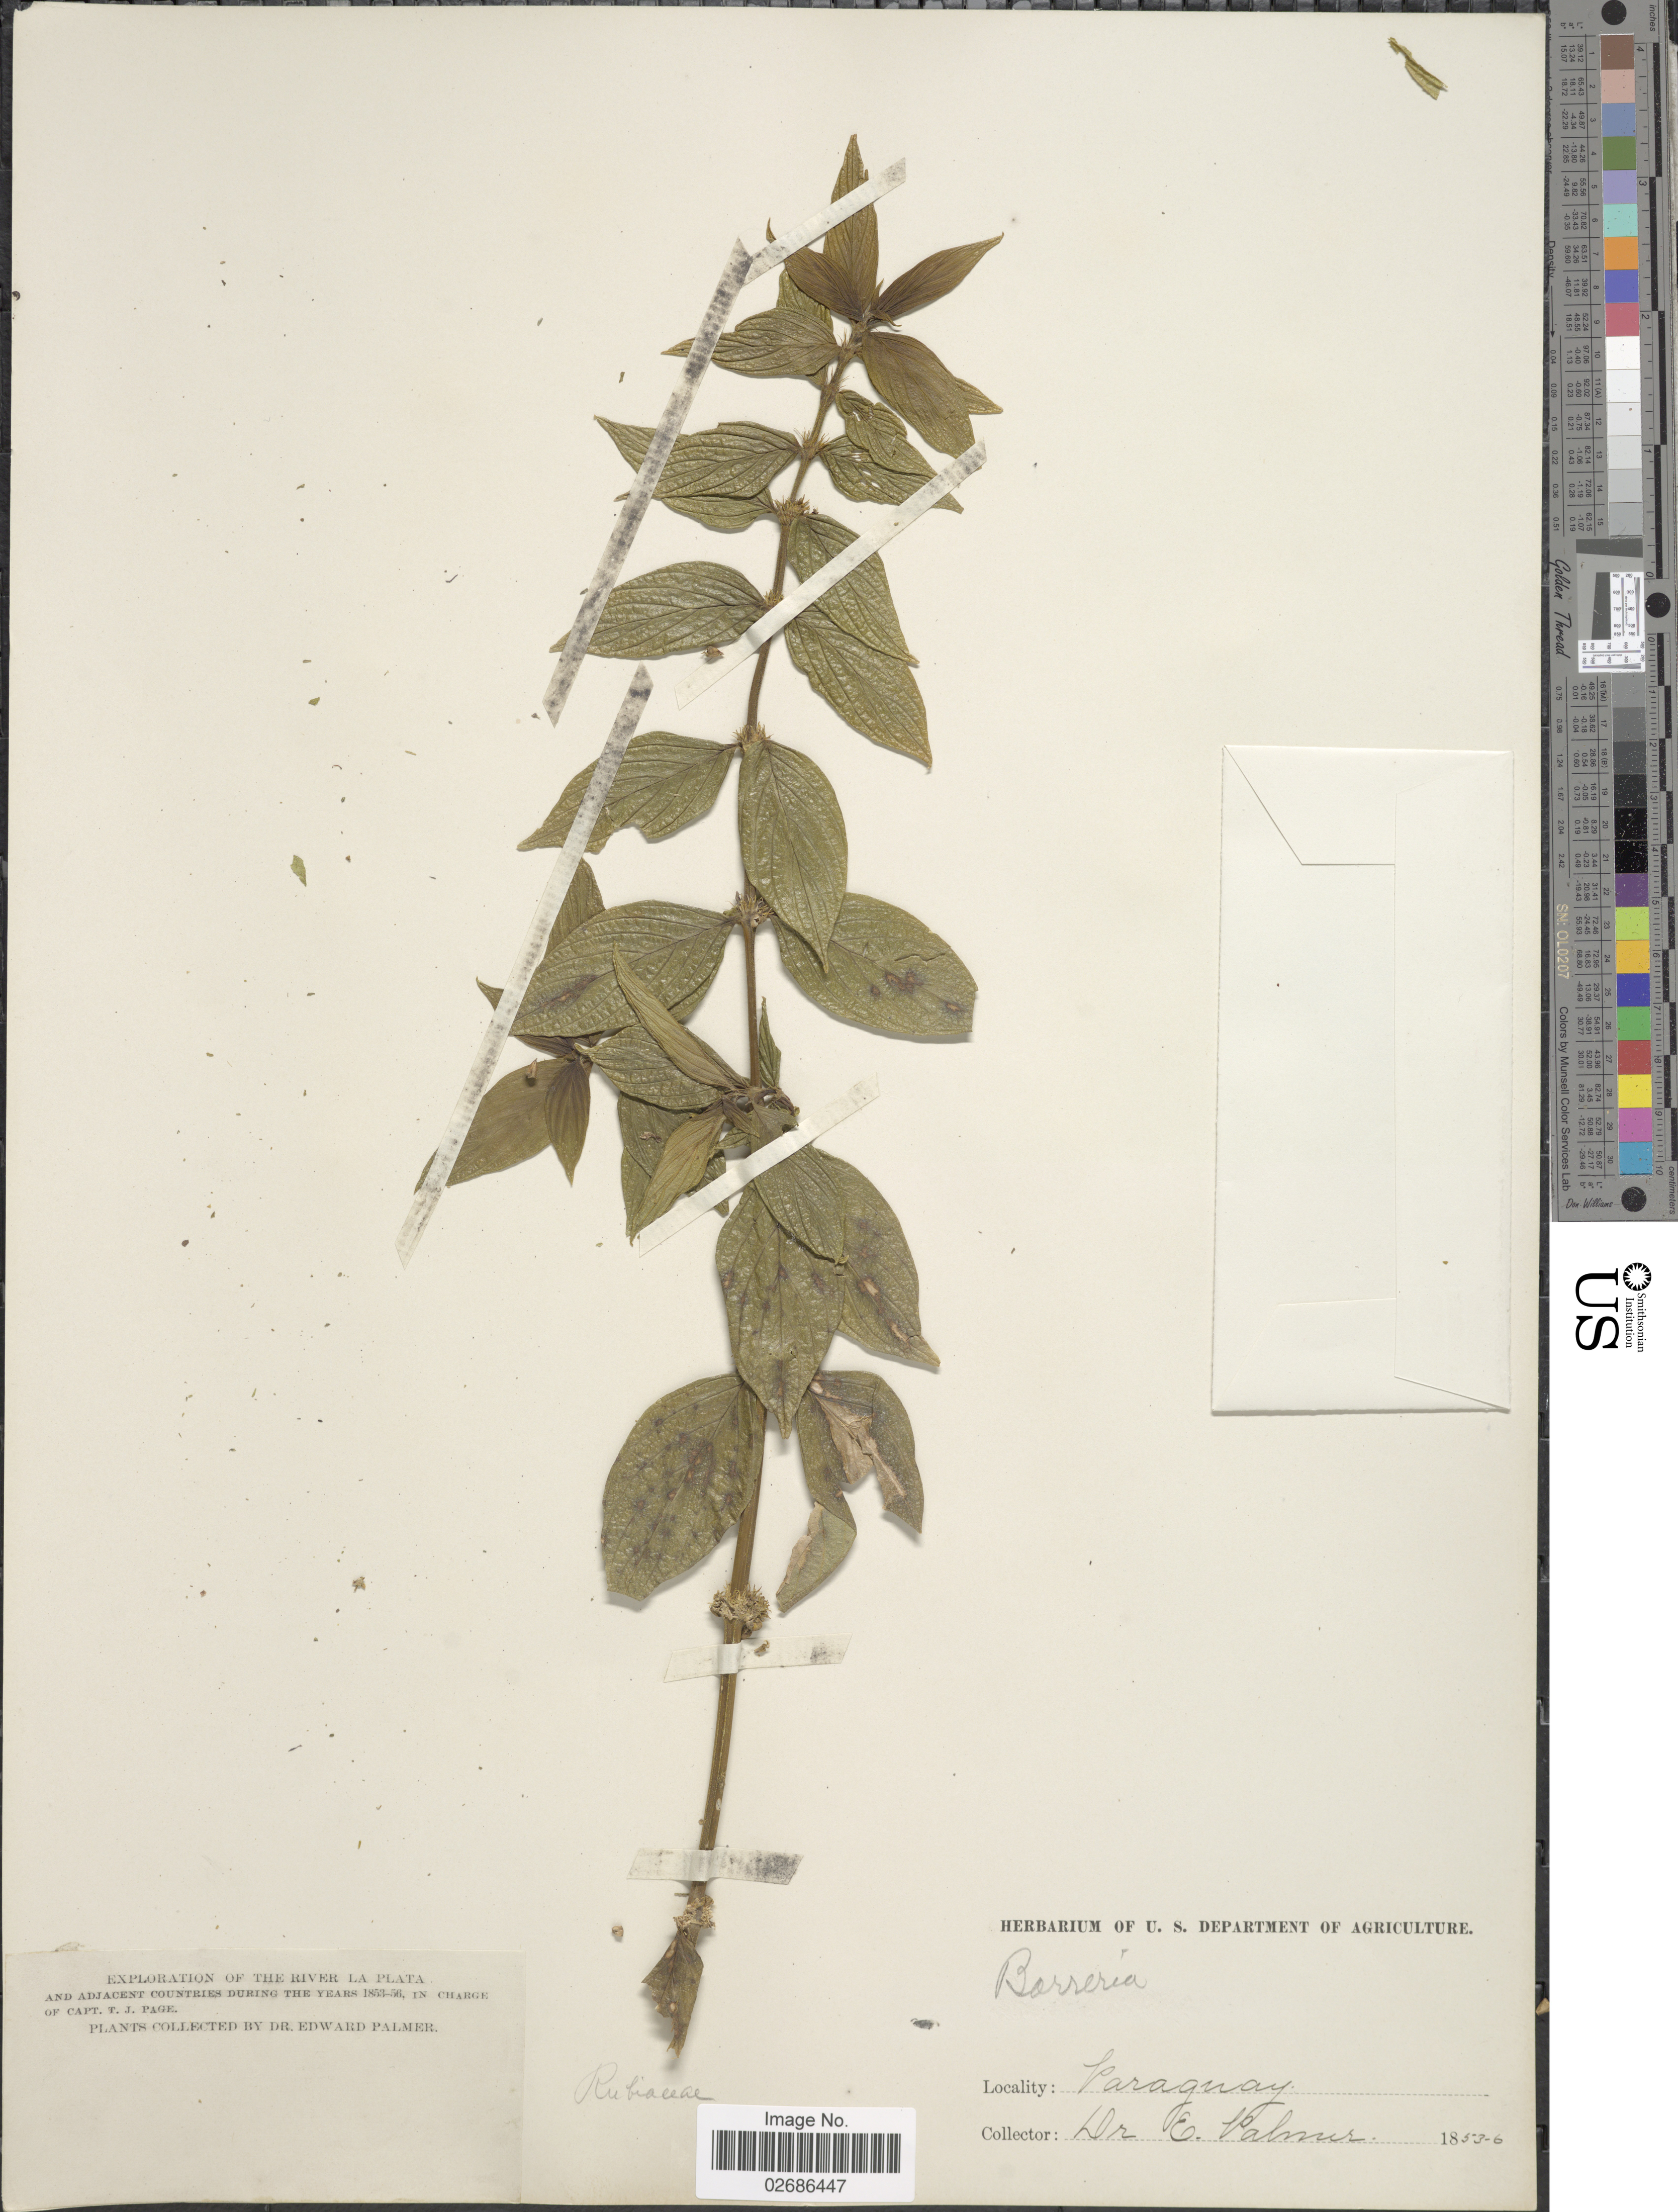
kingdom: Plantae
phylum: Tracheophyta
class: Magnoliopsida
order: Gentianales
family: Rubiaceae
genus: Borreria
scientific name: Borreria latifolia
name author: (Aubl.) K. Schum.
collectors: E. Palmer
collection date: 1853/1856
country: Paraguay